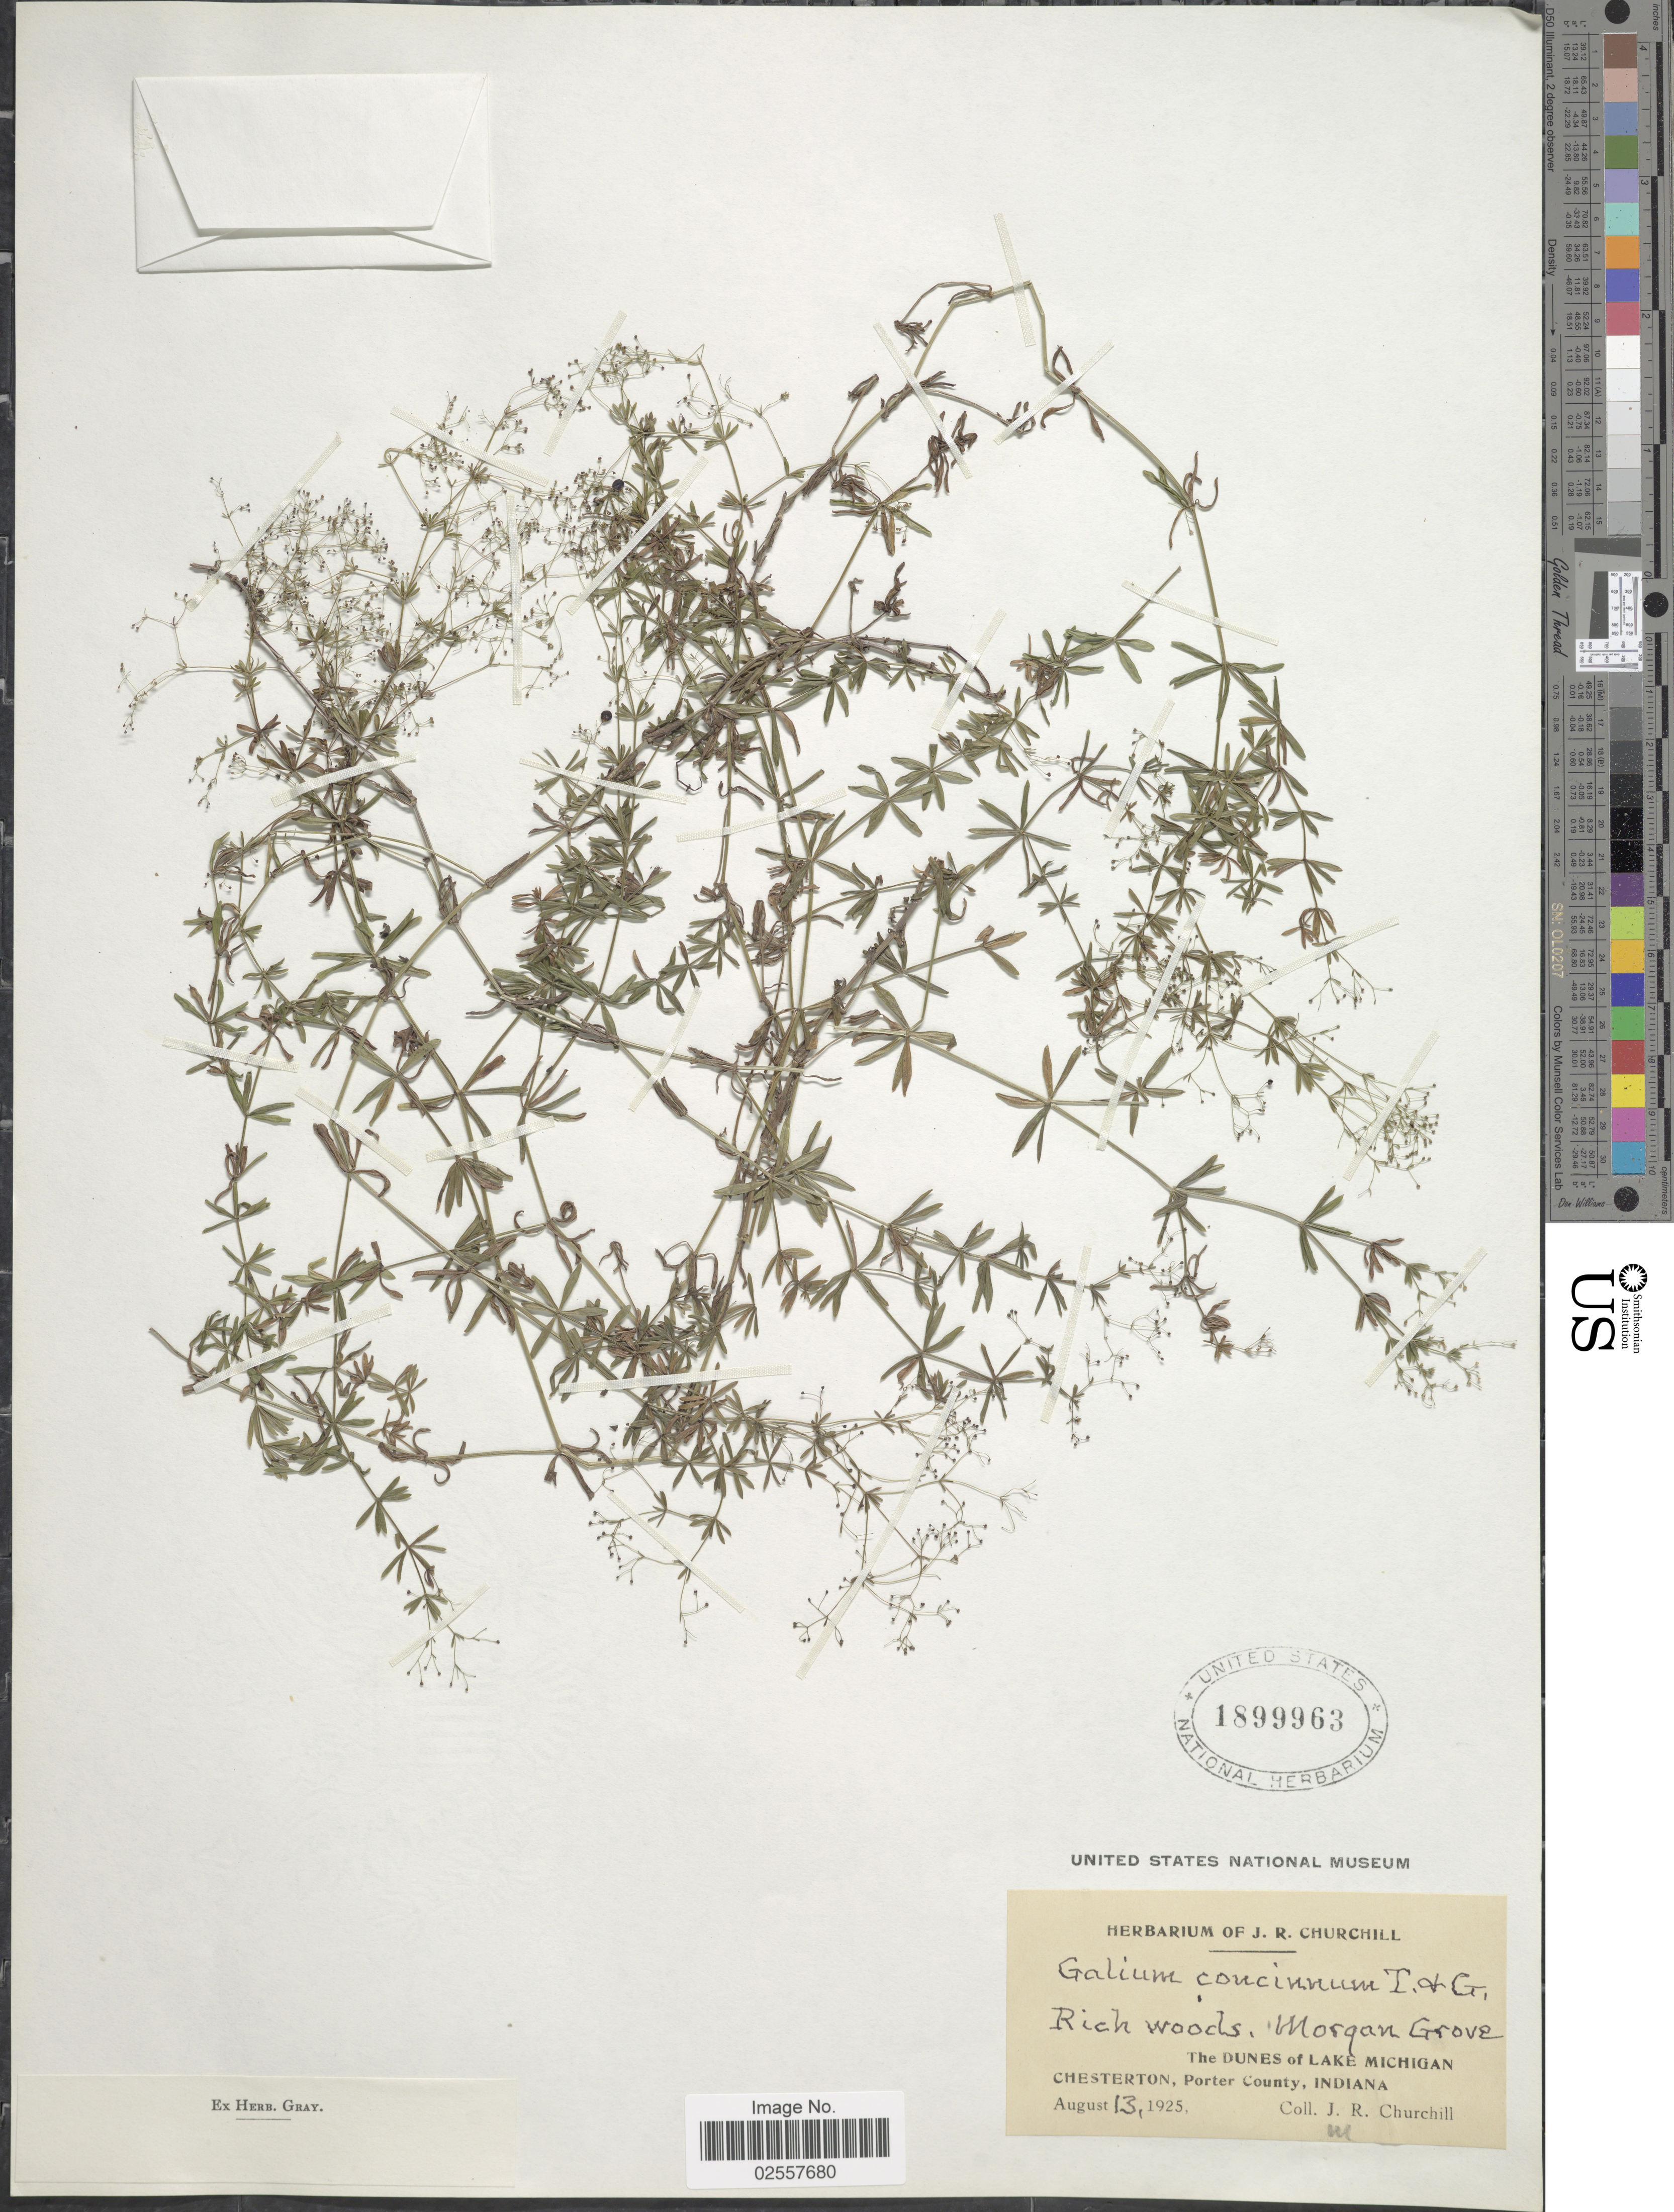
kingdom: Plantae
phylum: Tracheophyta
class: Magnoliopsida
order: Gentianales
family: Rubiaceae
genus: Galium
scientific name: Galium concinnum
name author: Torr. & A. Gray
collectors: J. Churchill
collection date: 1925-08-13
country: United States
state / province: Indiana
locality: Morgan Grove. The Dunes of Lake Michigan. Chesterton, Porter County.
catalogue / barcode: US 1899963